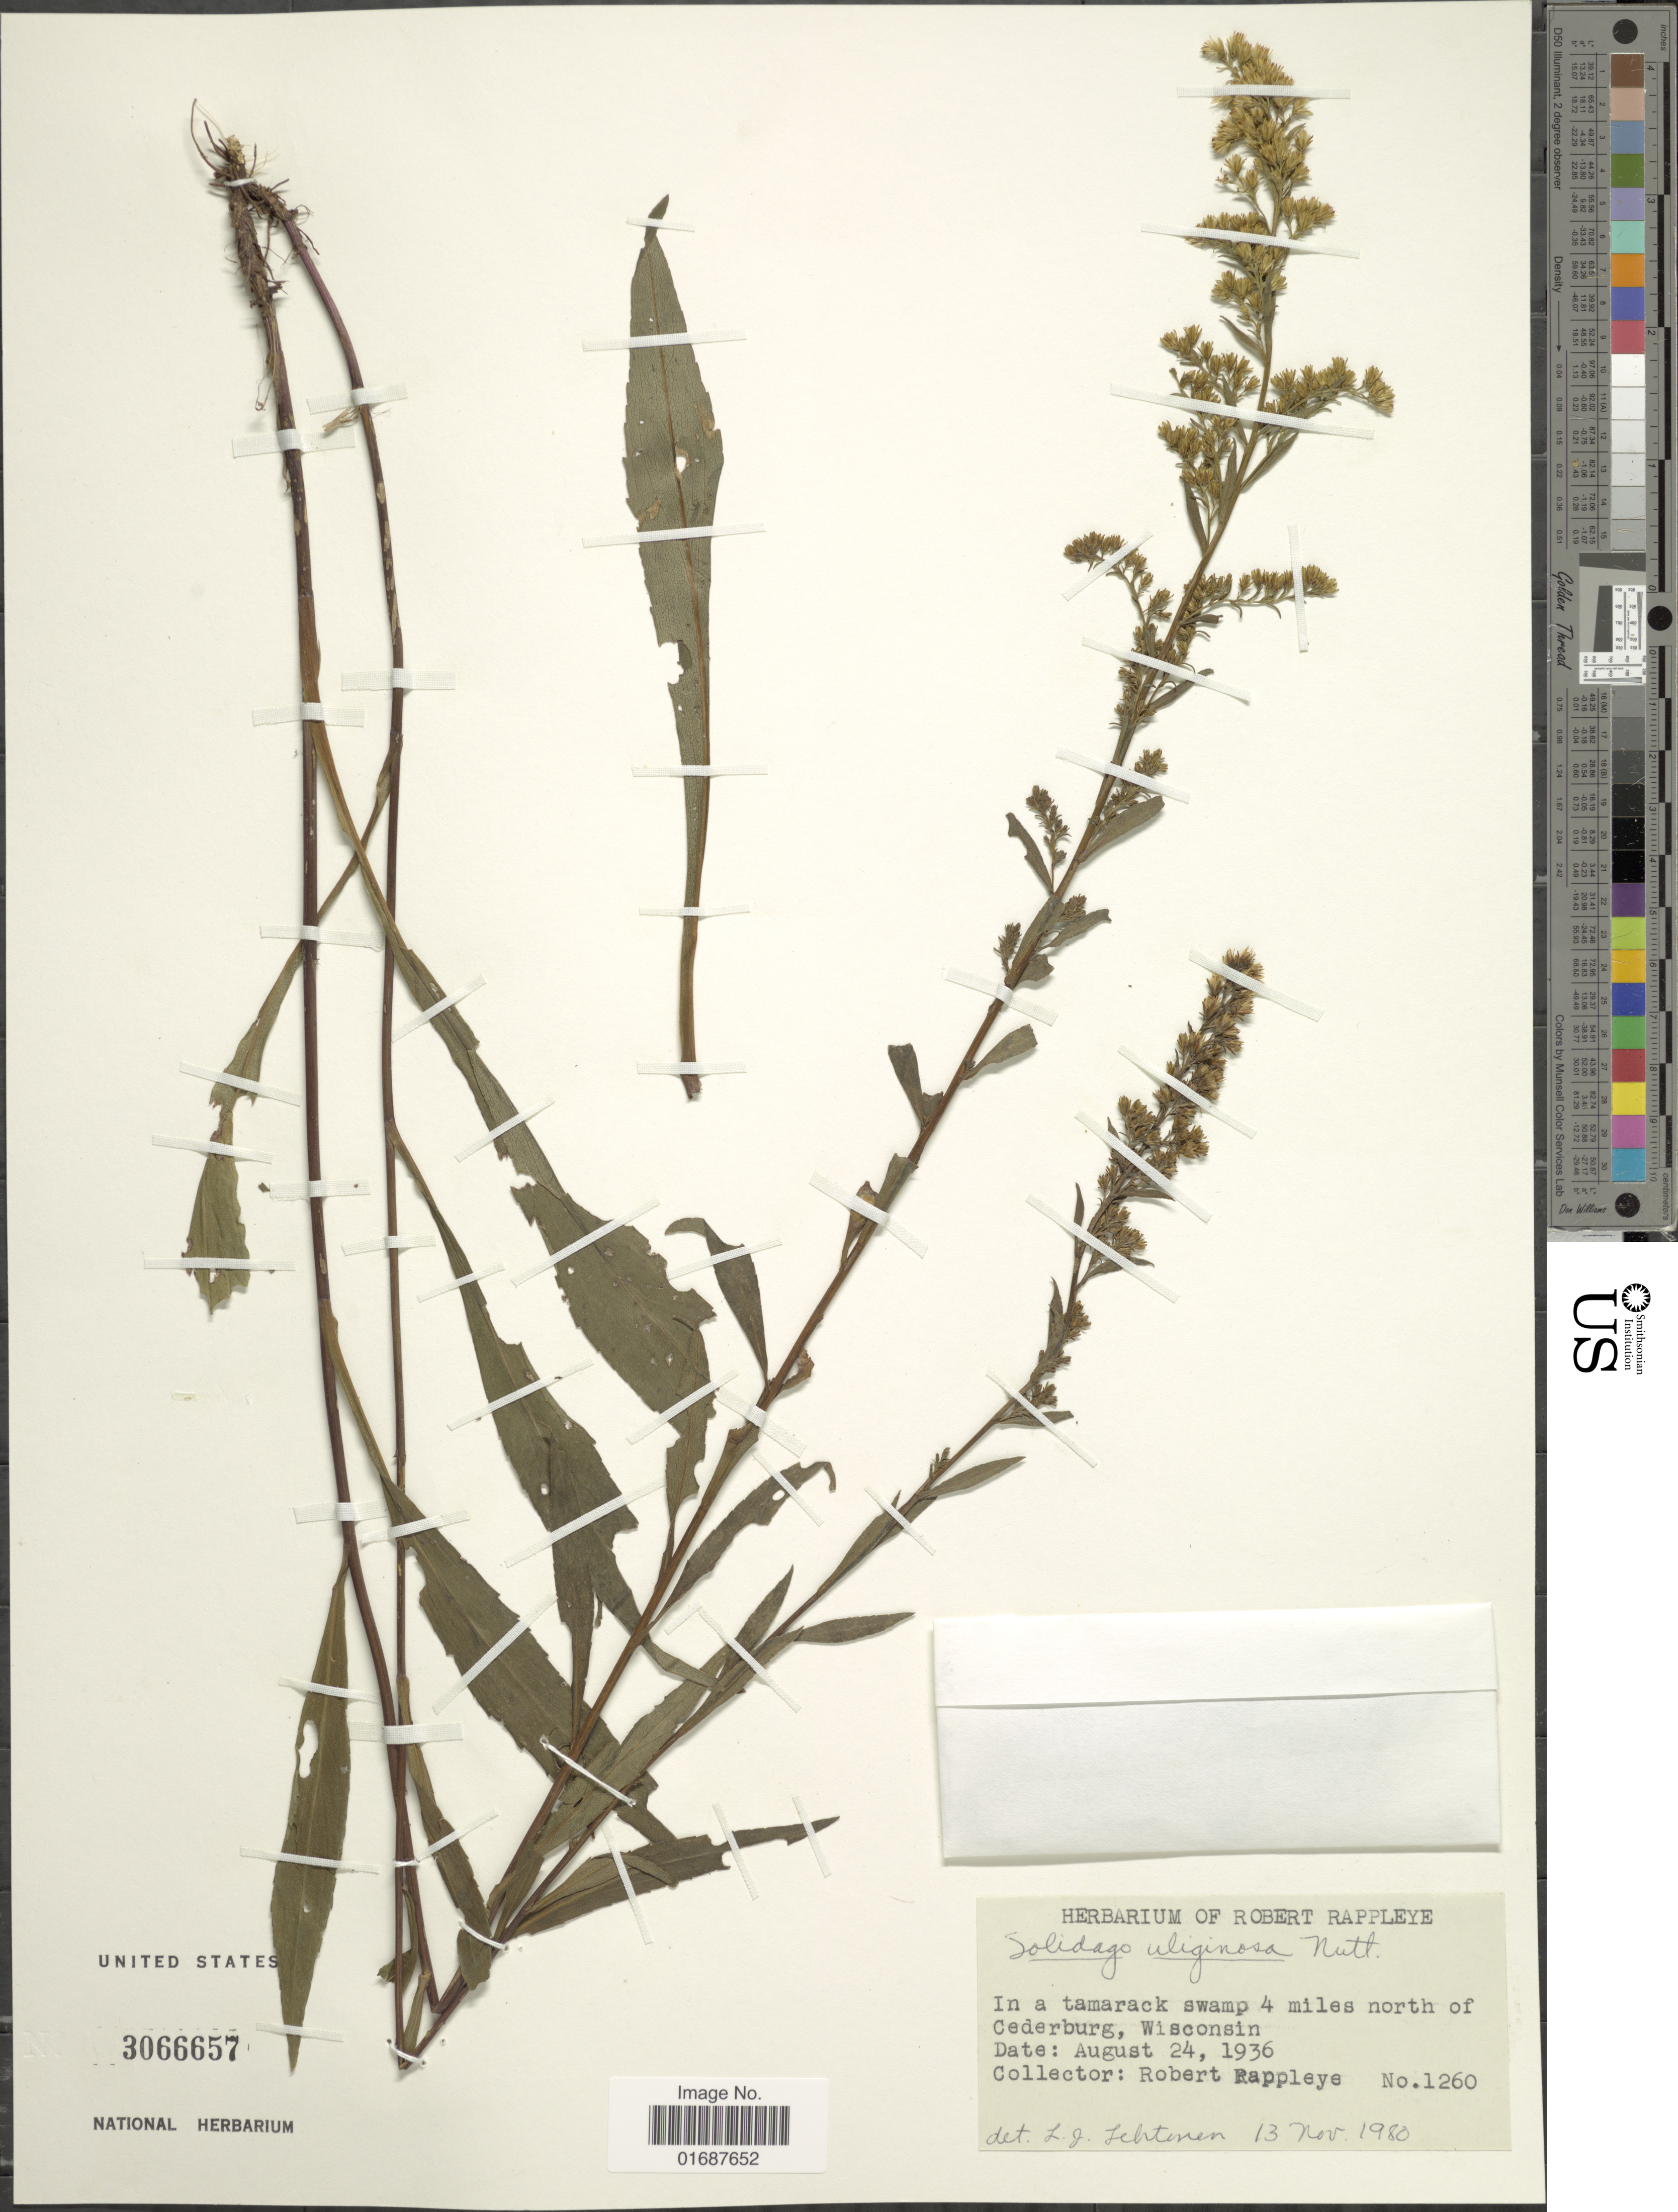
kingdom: Plantae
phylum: Tracheophyta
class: Magnoliopsida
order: Asterales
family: Asteraceae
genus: Solidago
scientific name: Solidago uliginosa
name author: Nutt.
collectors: R. Rappleye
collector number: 1260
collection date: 1980-11-13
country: United States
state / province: Wisconsin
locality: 4 miles north of Cederburg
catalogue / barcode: US 3066657